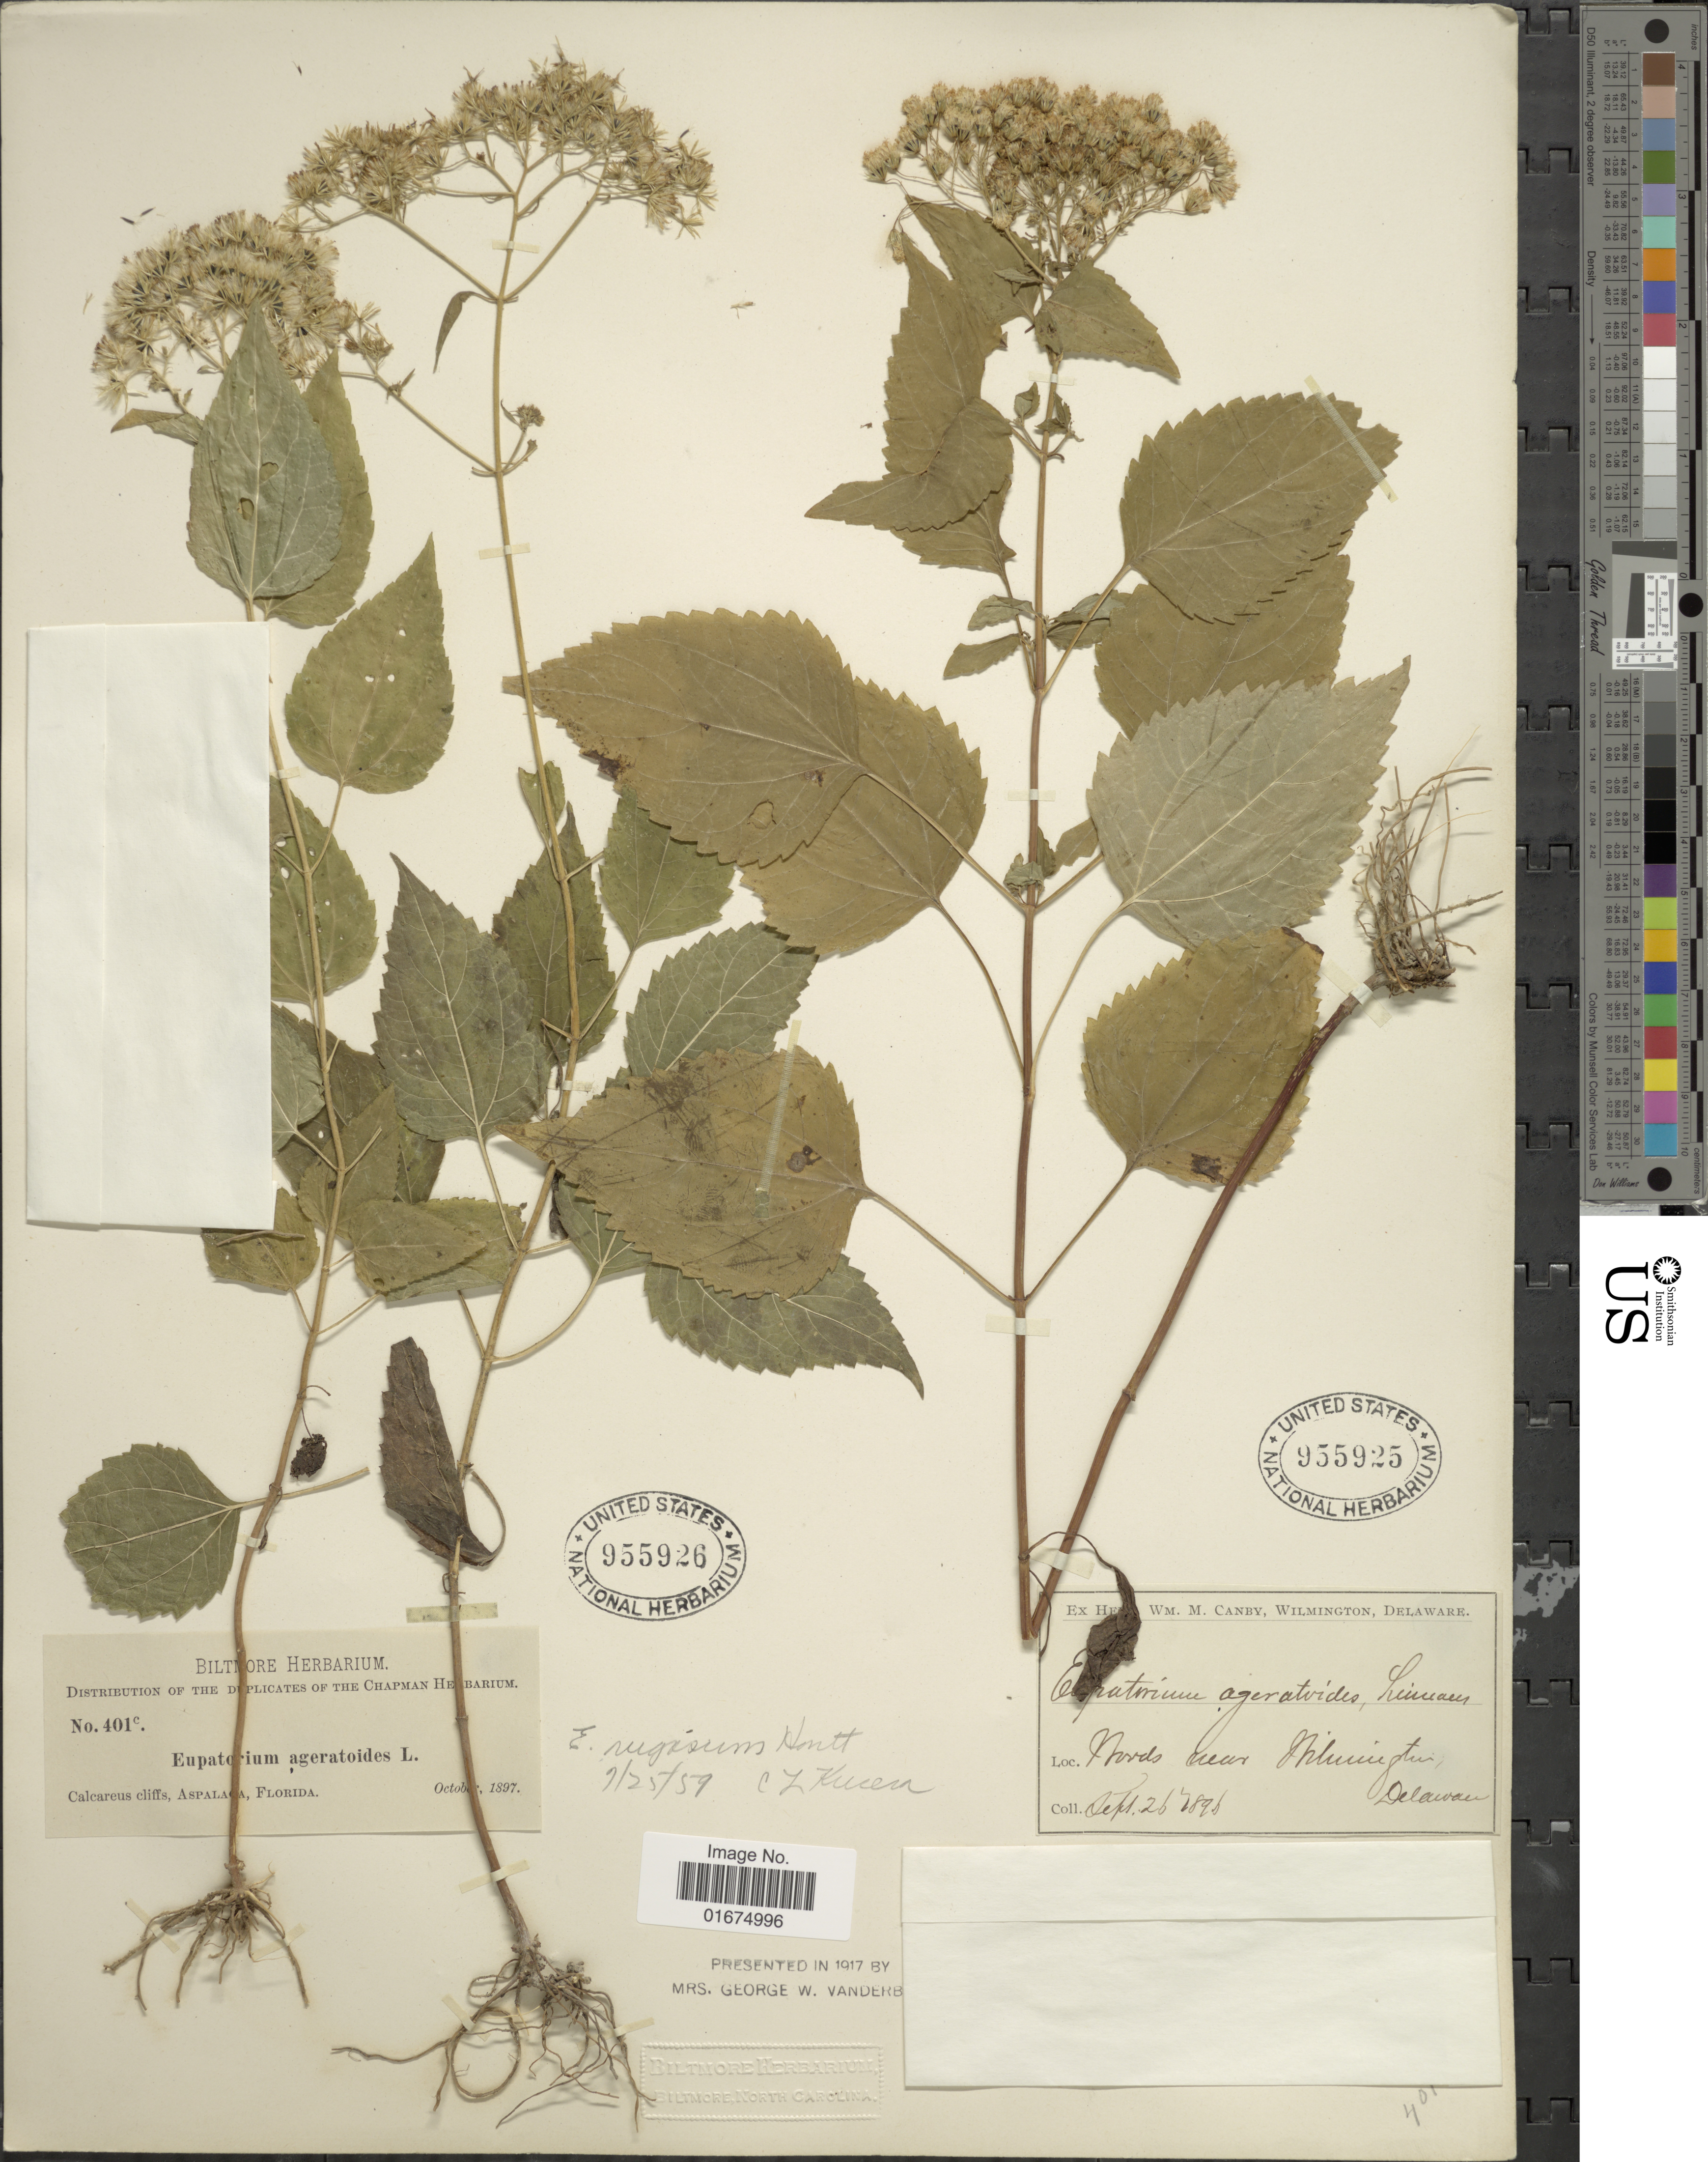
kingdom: Plantae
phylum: Tracheophyta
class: Magnoliopsida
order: Asterales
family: Asteraceae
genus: Ageratina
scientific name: Ageratina altissima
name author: (L.) R.M. King & H. Rob.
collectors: ex herb. Biltmore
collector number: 401c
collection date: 1897-10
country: United States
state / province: Florida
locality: Calcareus Cliffs, Aspalaga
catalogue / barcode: US 955926